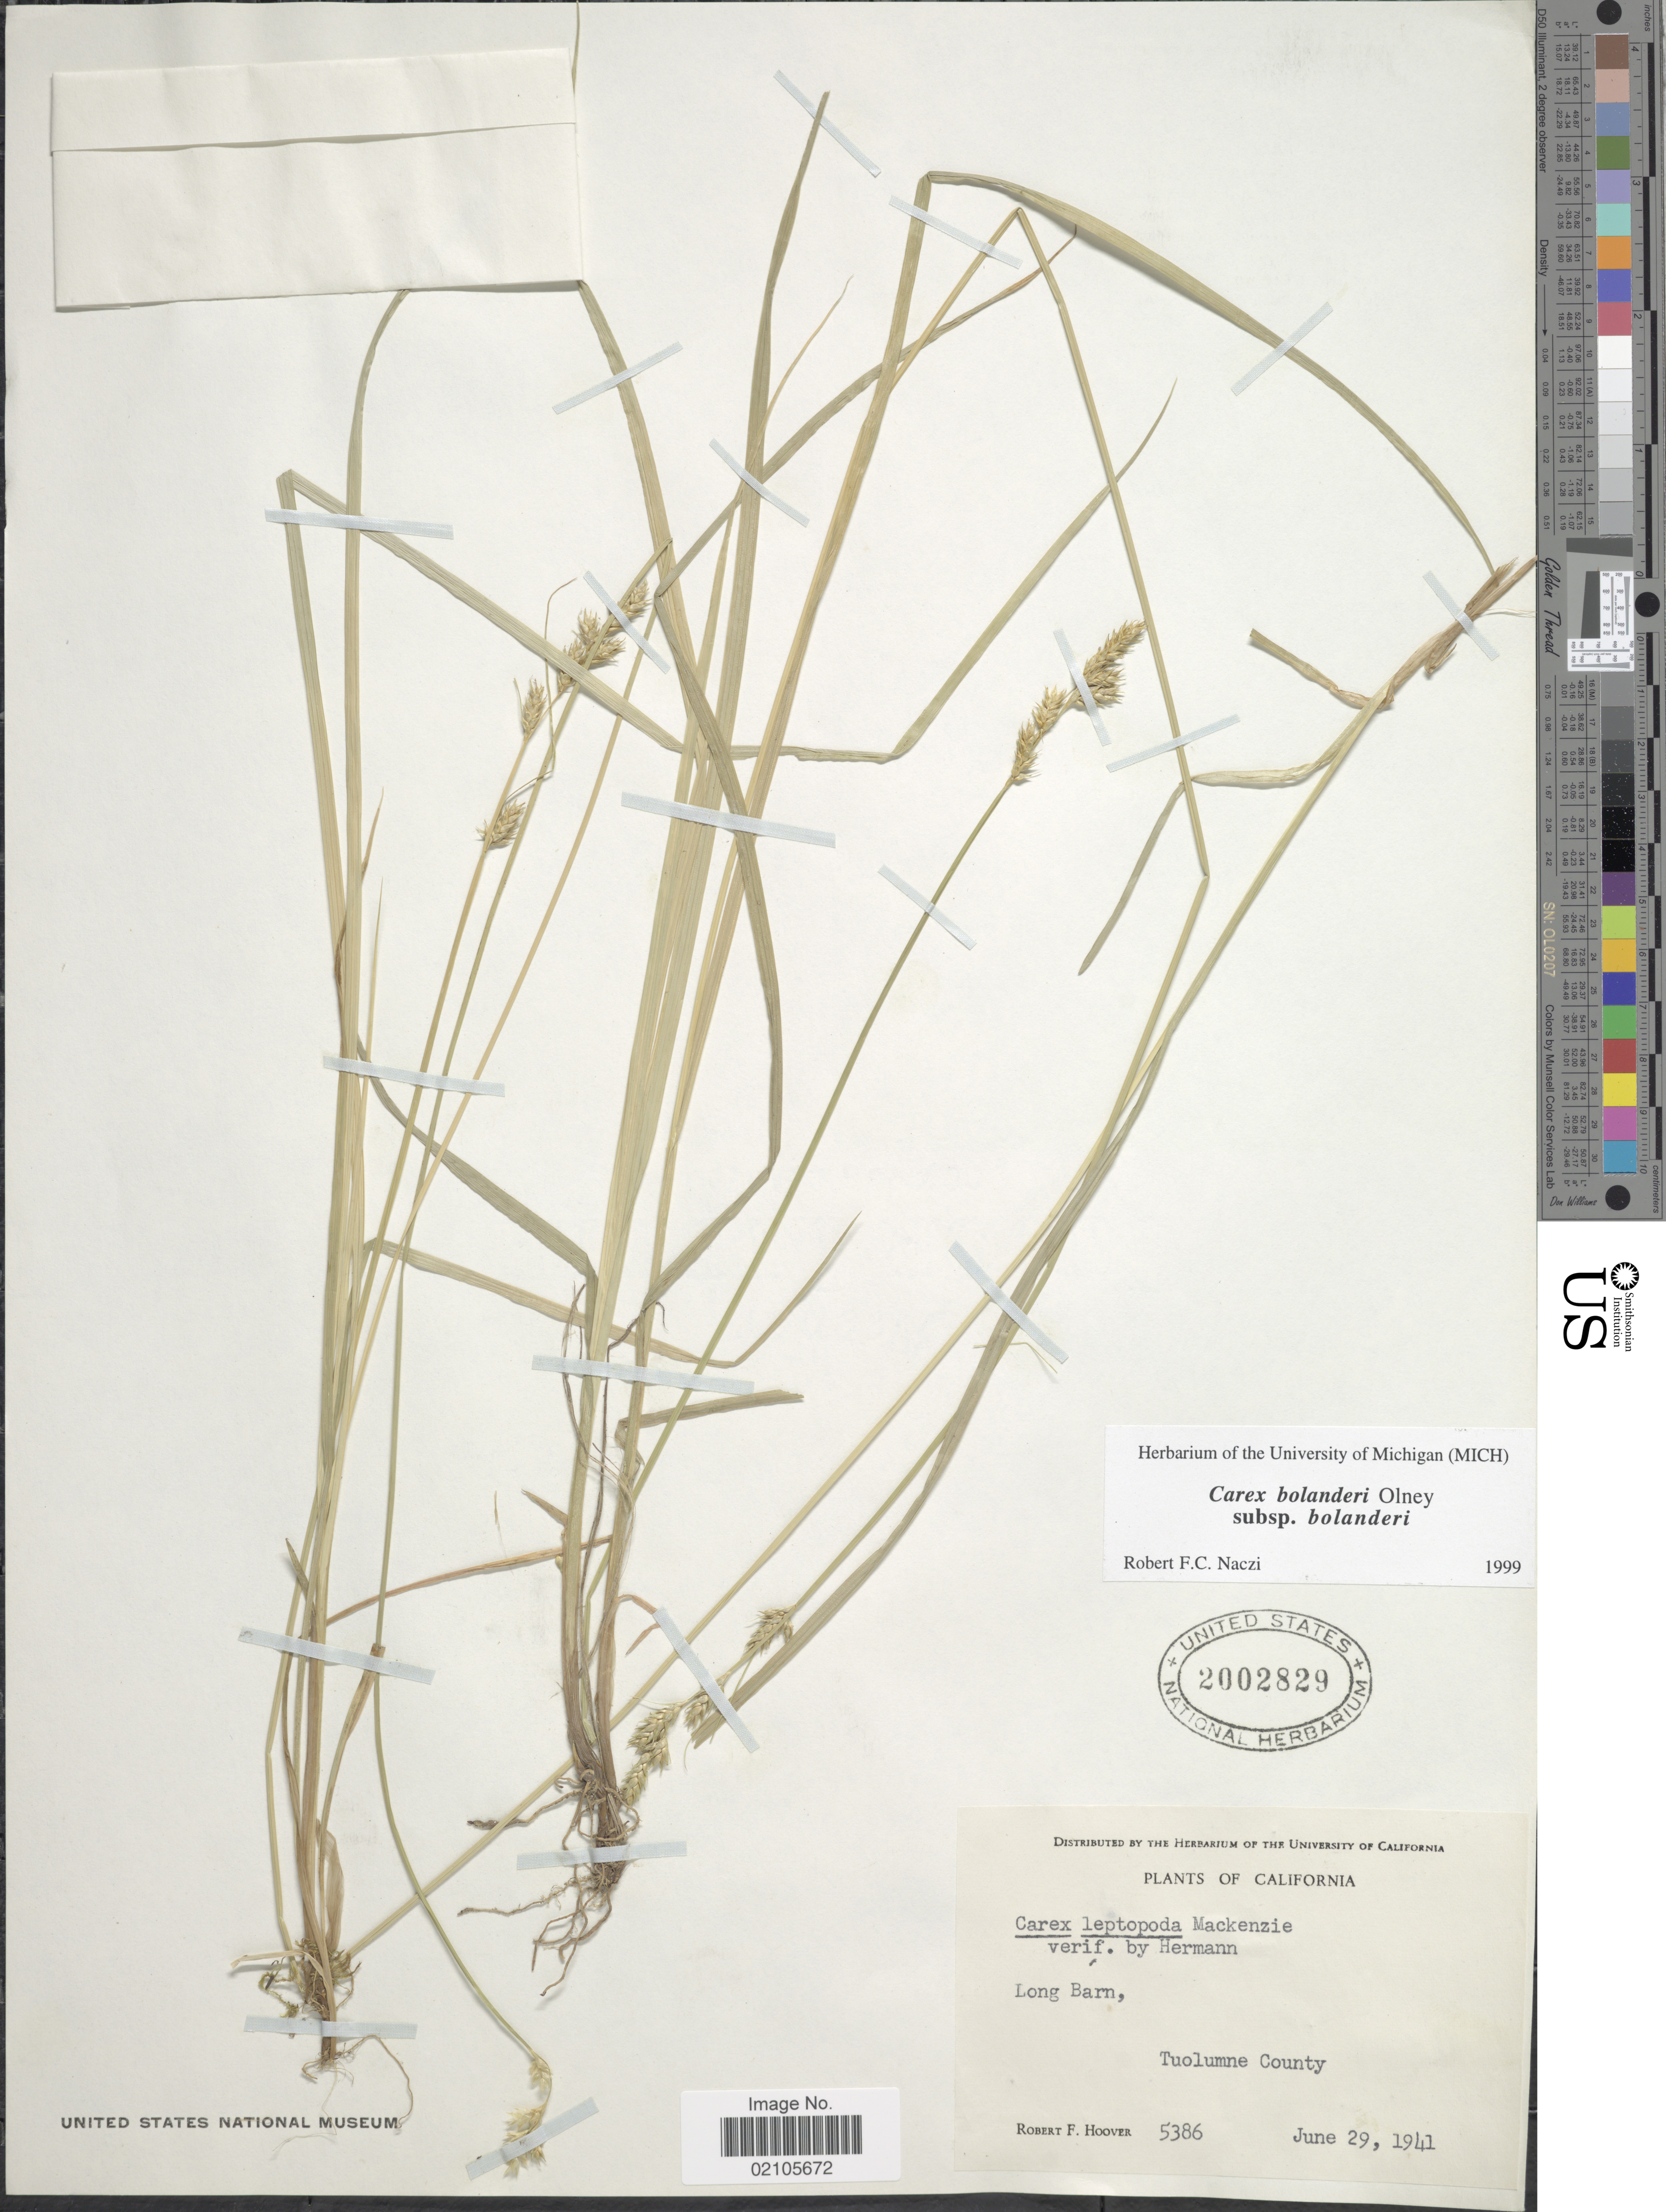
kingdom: Plantae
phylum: Tracheophyta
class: Liliopsida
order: Poales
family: Cyperaceae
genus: Carex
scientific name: Carex bolanderi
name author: Olney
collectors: R. F. Hoover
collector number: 5386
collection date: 1941-06-29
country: United States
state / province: California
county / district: Tuolumne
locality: Long Barn, Tuolumne County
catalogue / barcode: US 2002829